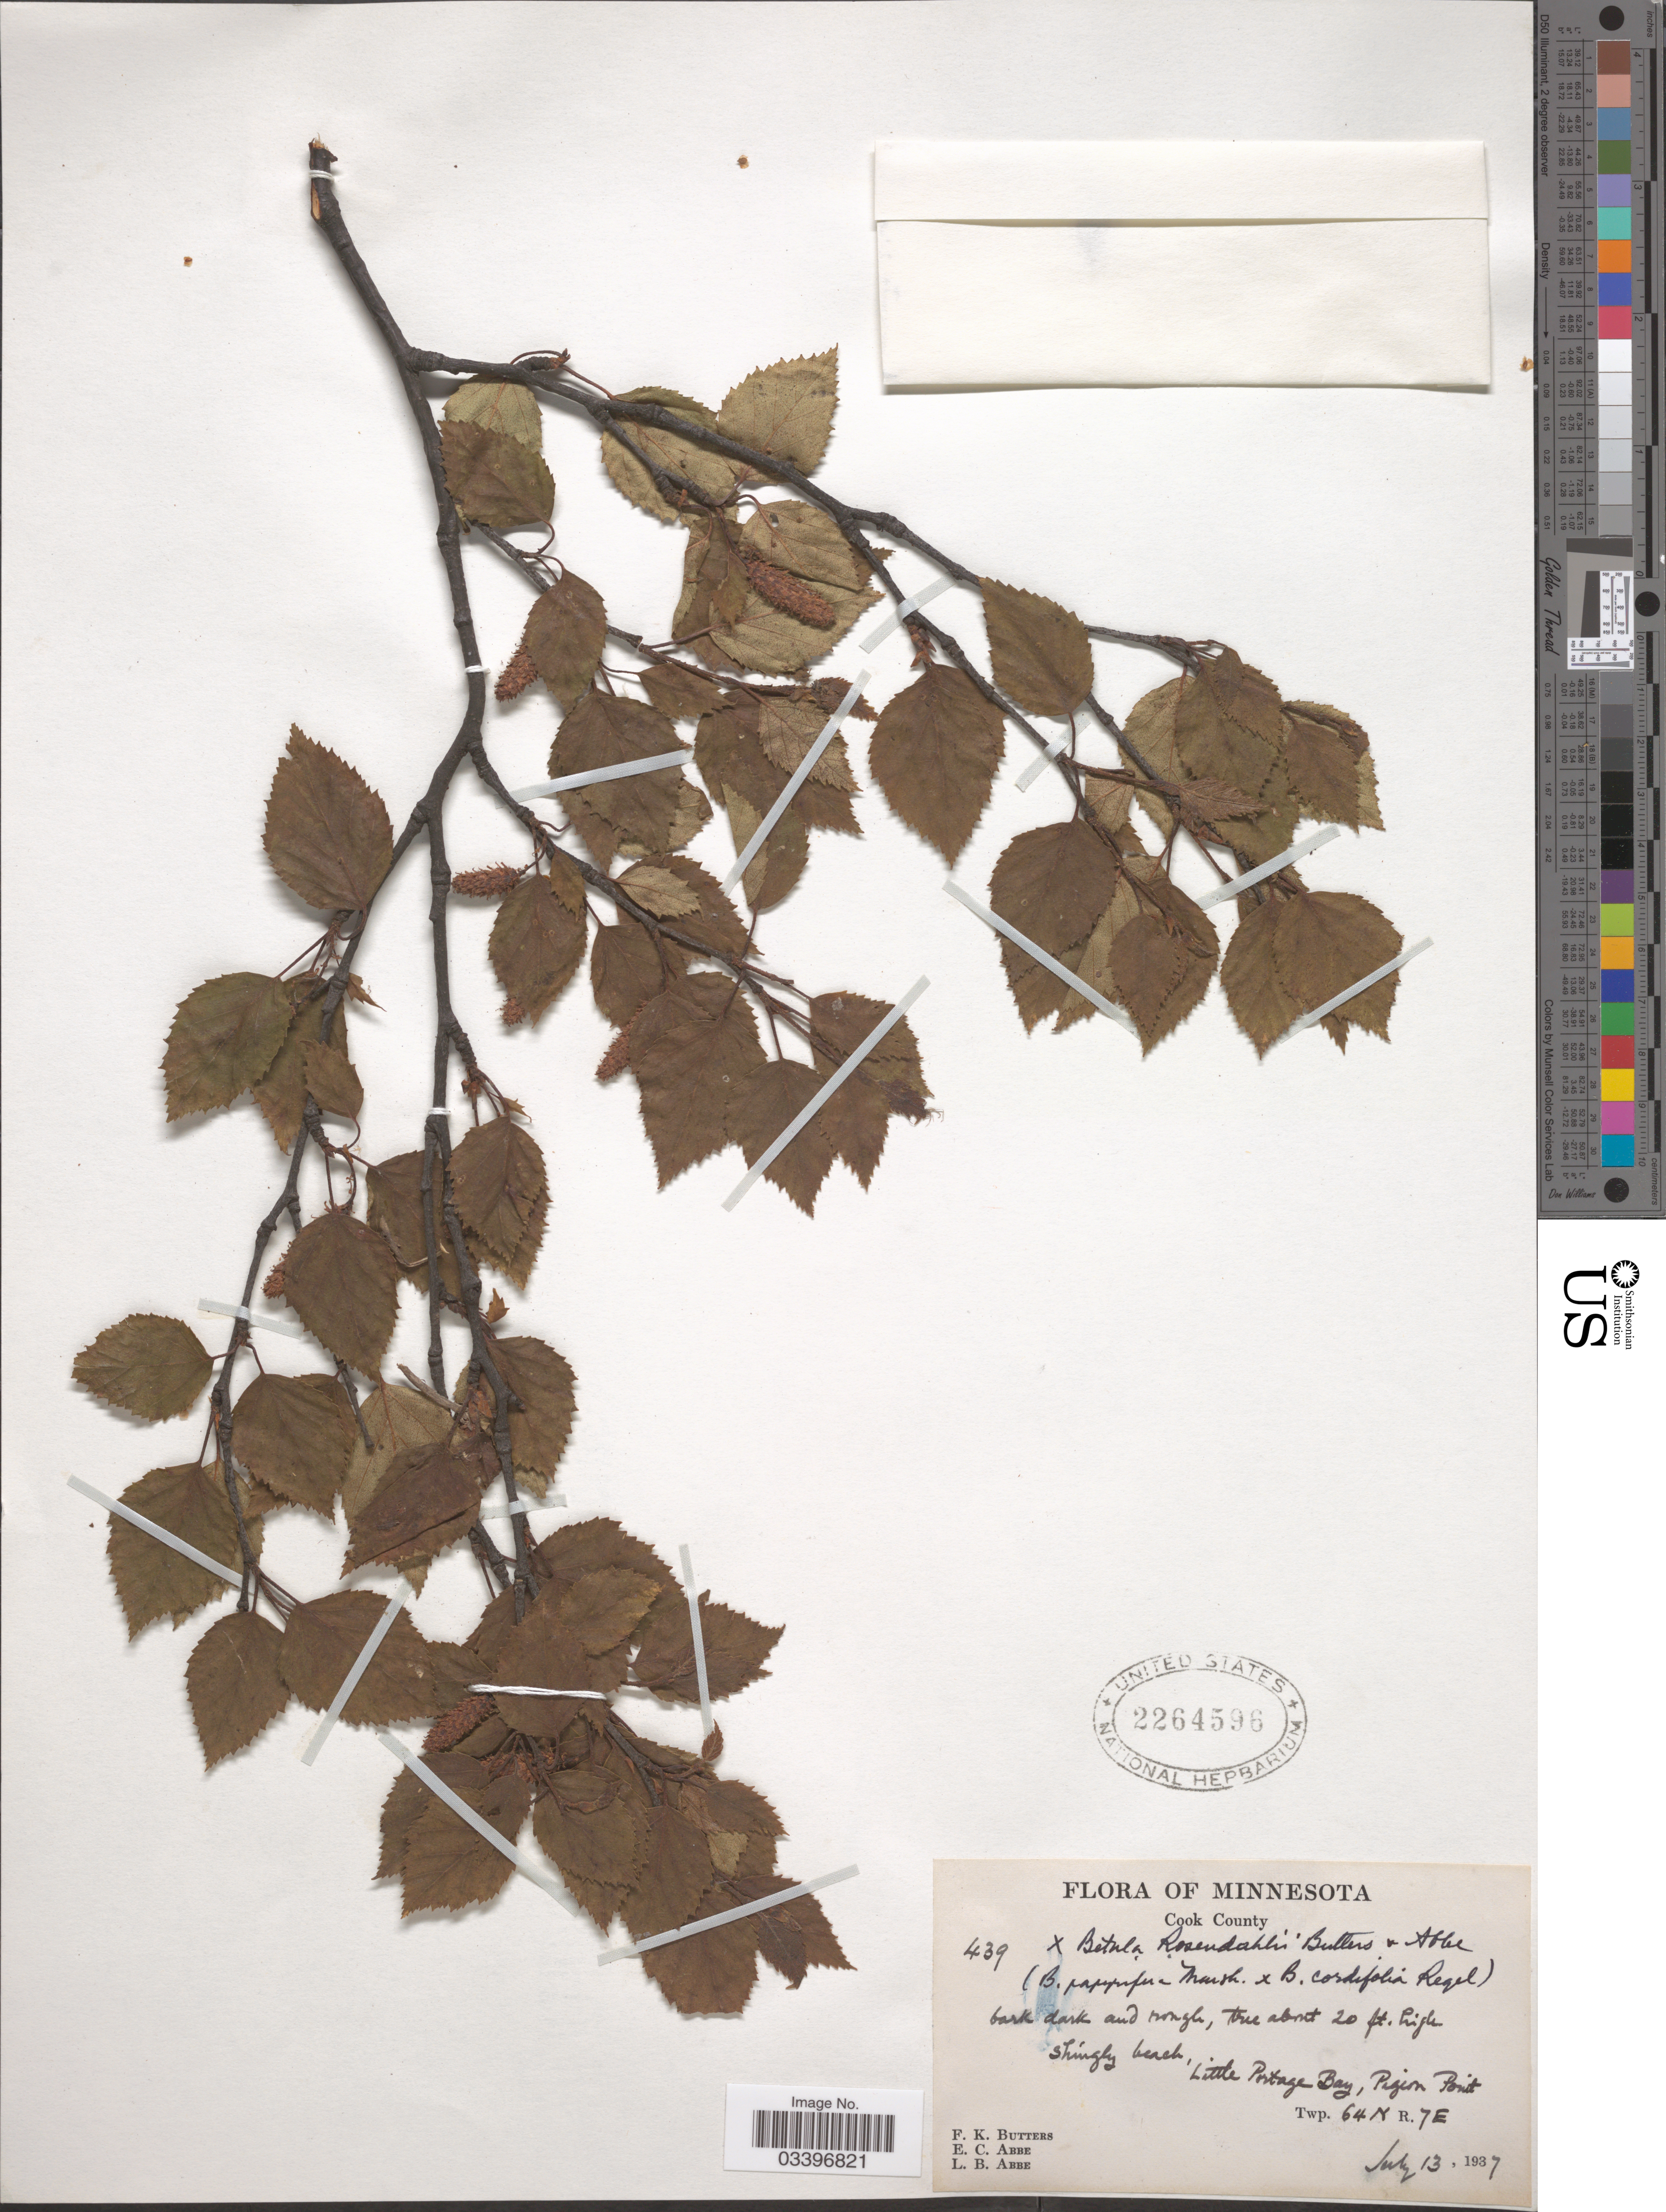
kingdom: Plantae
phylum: Tracheophyta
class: Magnoliopsida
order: Fagales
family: Betulaceae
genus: Betula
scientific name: Betula x rosendahlii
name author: Butters & Abbe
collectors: F. K. Butters, E. C. Abbe & L. B. Abbe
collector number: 439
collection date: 1937-07-13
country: United States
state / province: Minnesota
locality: Cook County. Little Portage Bay, Pegion Point Twp. 64 N R.7E.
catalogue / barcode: US 2264596